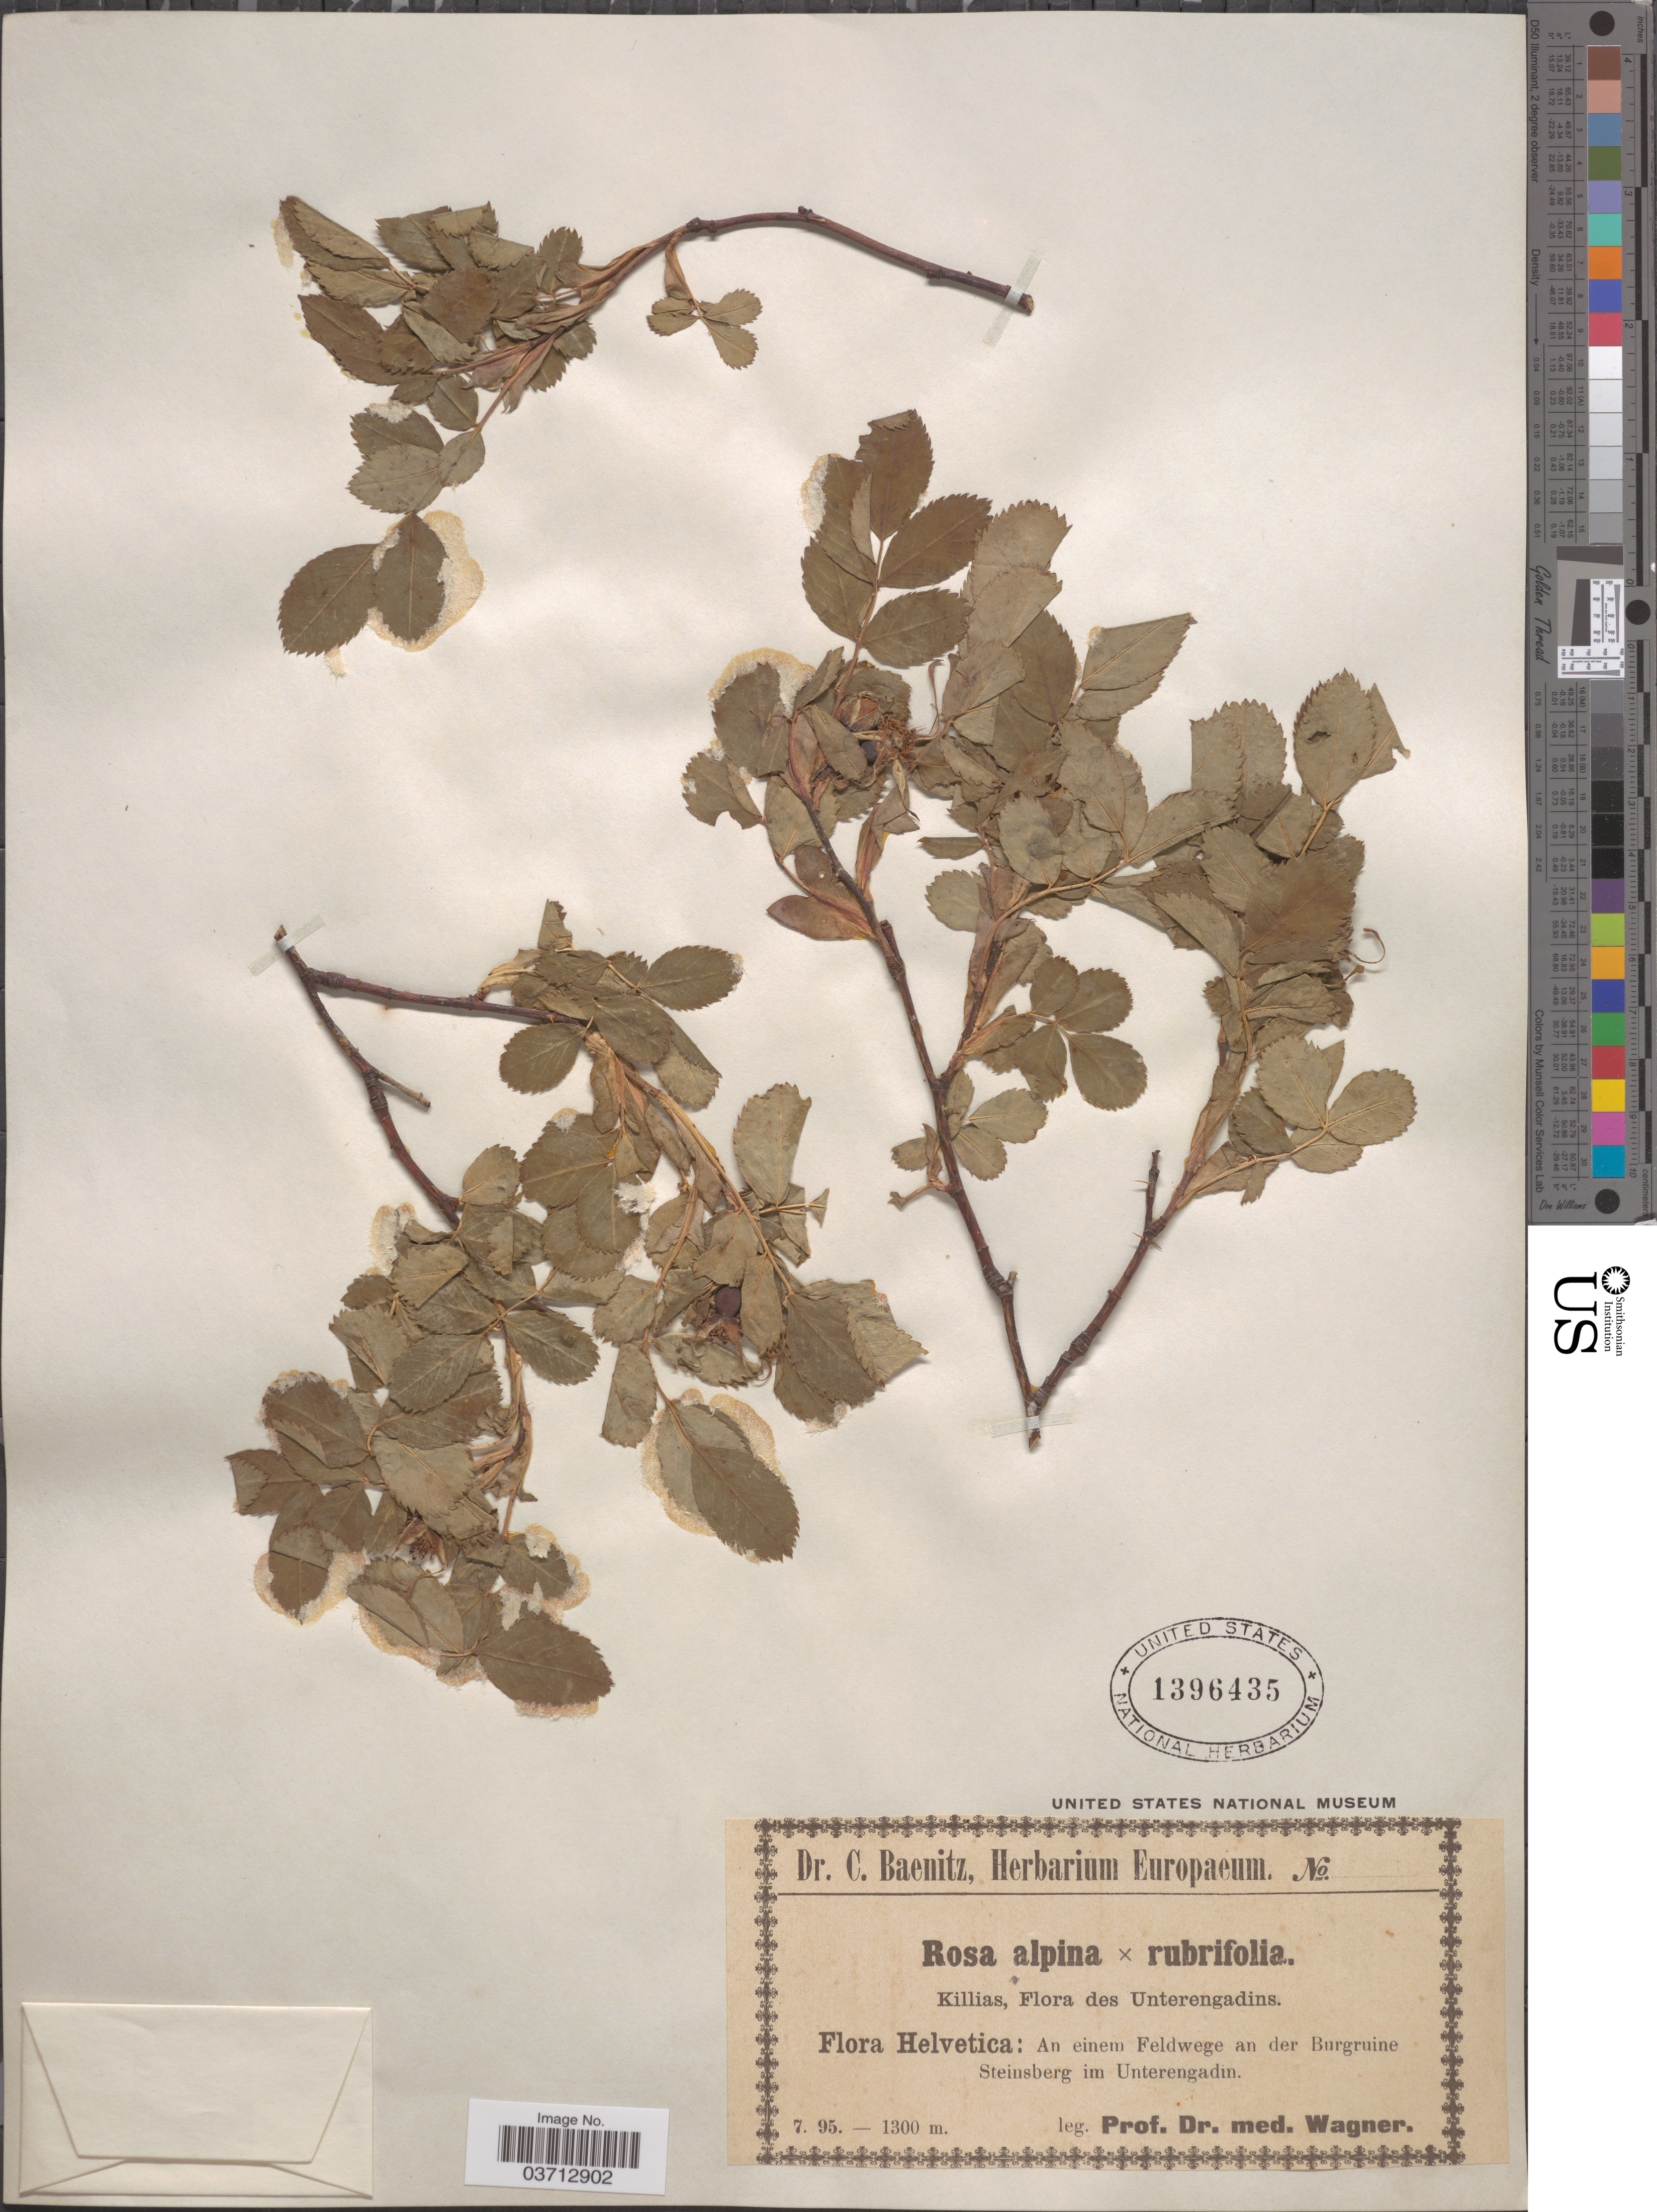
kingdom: Plantae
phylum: Tracheophyta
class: Magnoliopsida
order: Rosales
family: Rosaceae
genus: Rosa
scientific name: Rosa alpina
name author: L.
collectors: Dr. Wagner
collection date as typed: Transcribed d/m/y: /7/95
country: Switzerland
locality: Killias, Unterengadins.Helvetica: An einem Feldwege an der Burgruine Steinsberg im Unterengadin.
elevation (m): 1300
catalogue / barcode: US 1396435